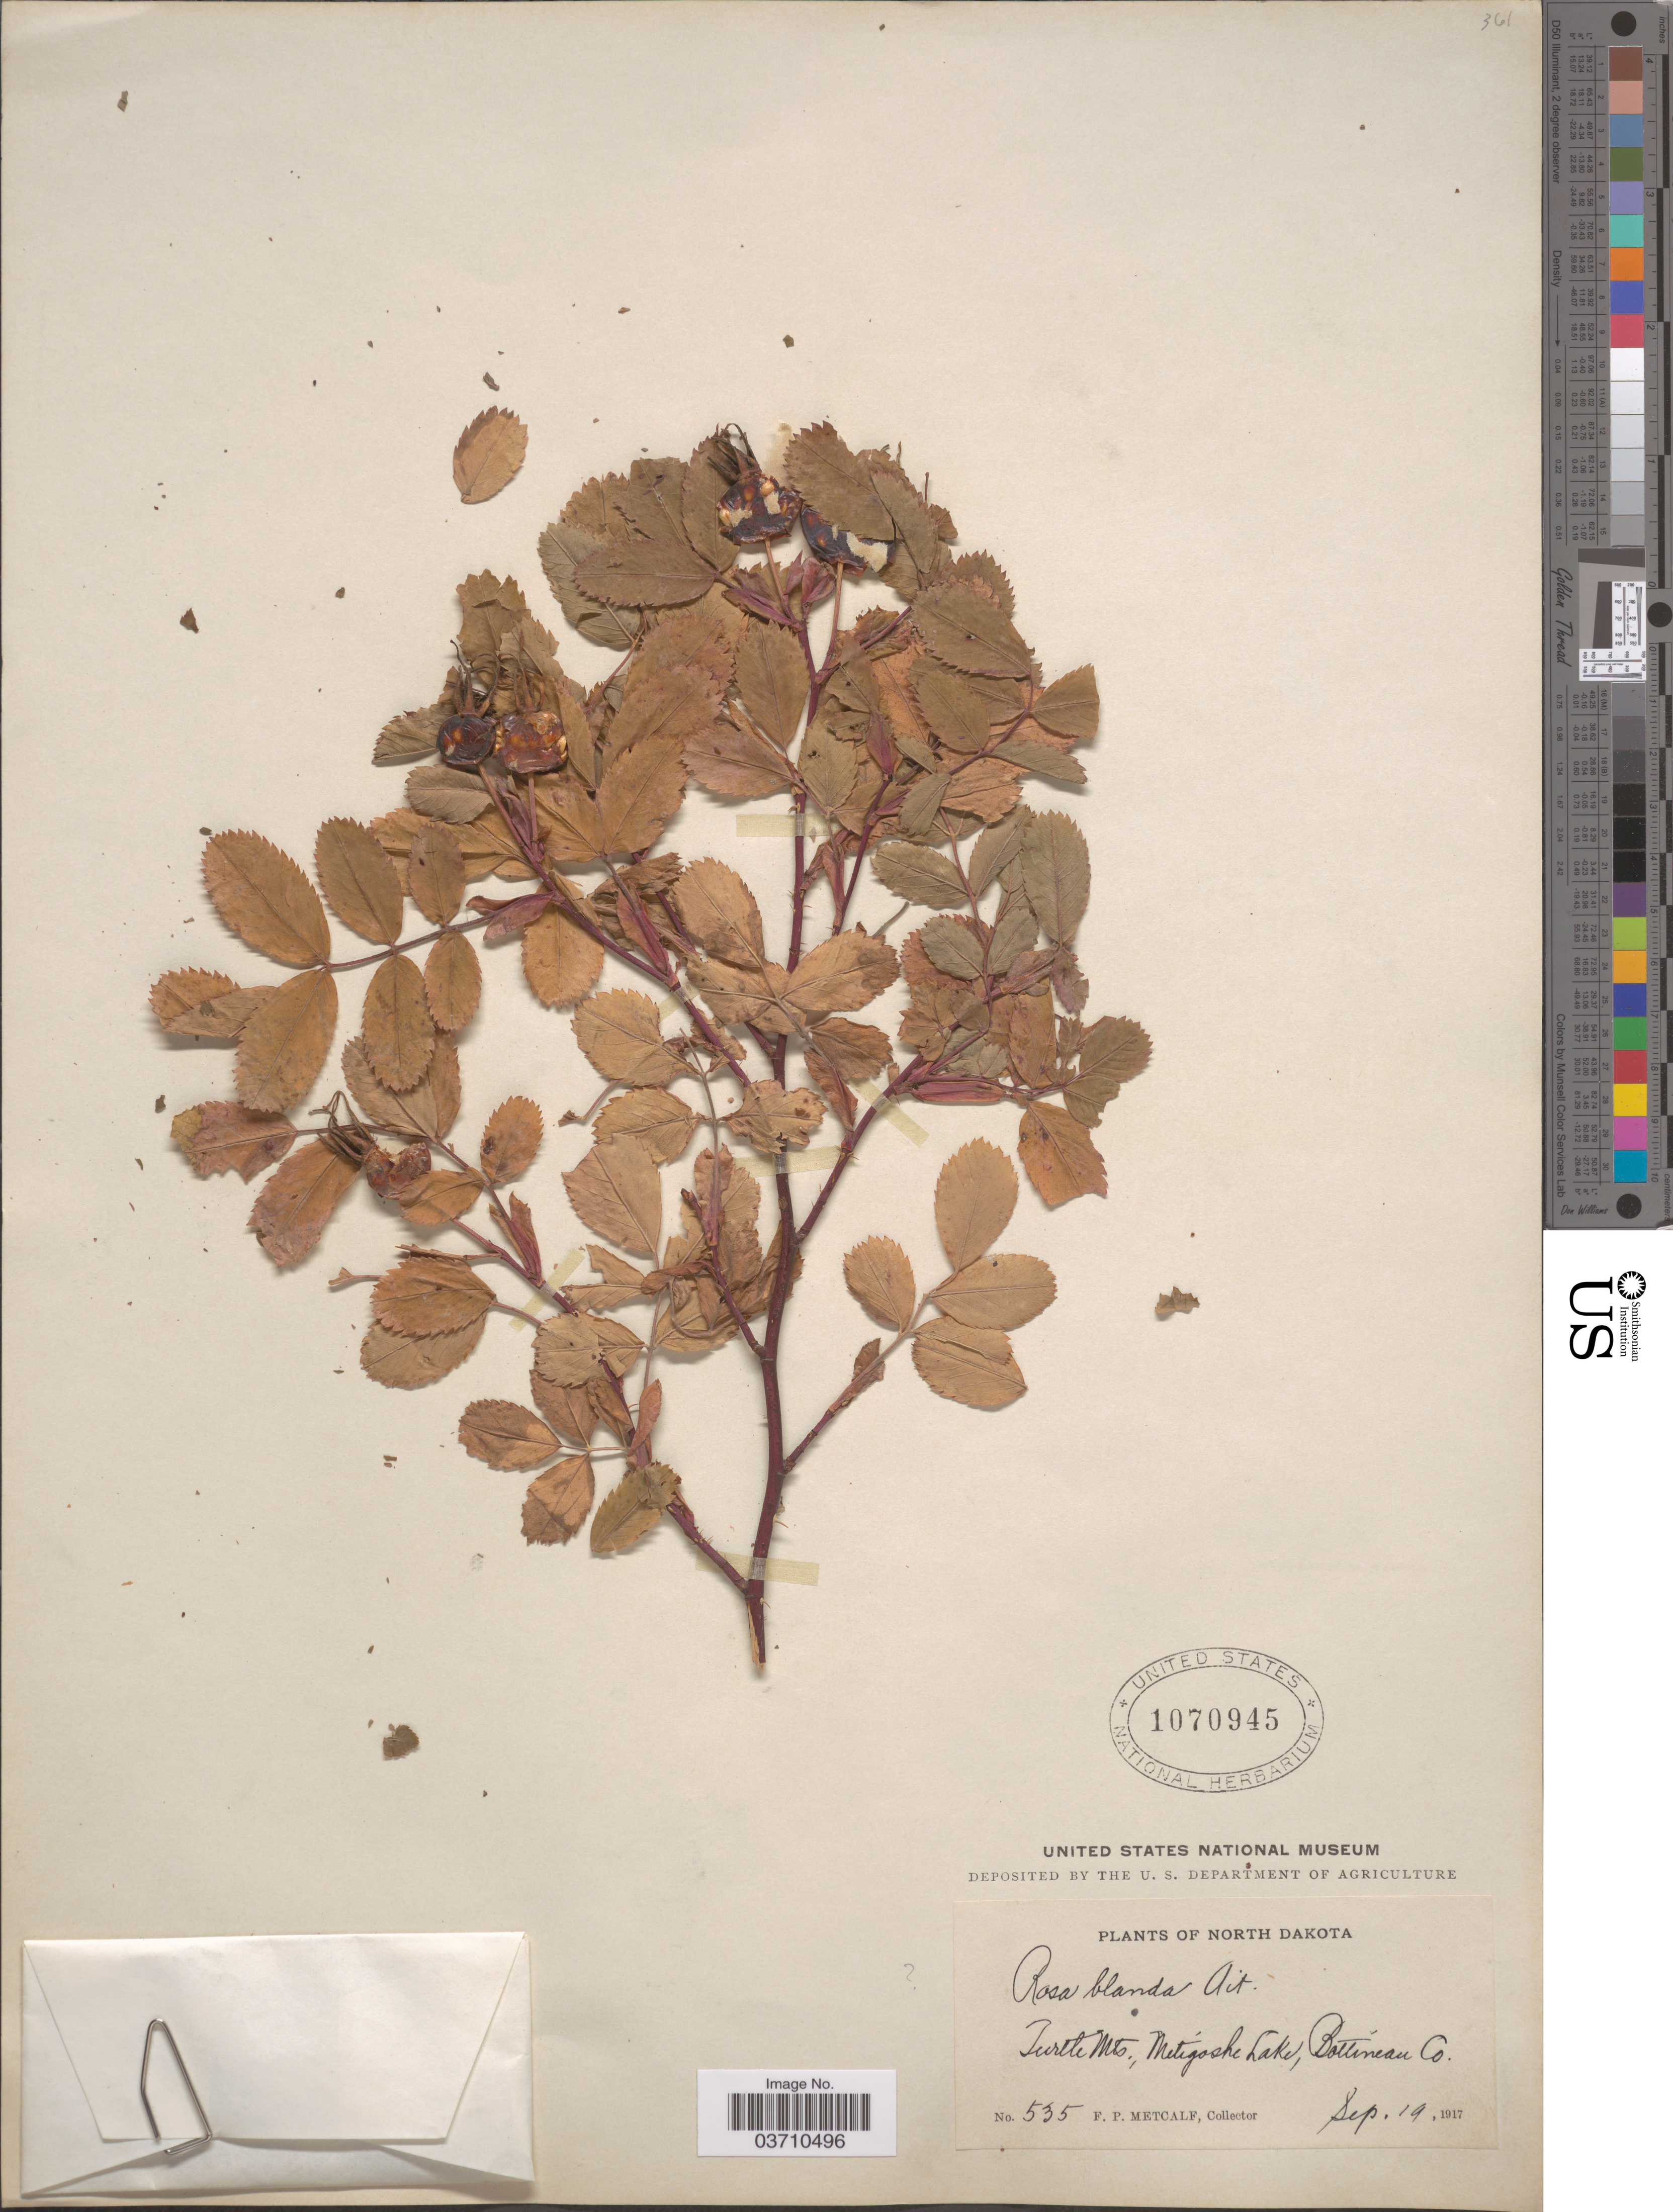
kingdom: Plantae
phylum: Tracheophyta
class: Magnoliopsida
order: Rosales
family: Rosaceae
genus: Rosa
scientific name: Rosa blanda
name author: Aiton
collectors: F. Metcalf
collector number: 535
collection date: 1917-09-19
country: United States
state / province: North Dakota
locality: Turtle Mts., Metigoshe Lake, Bottineau Co.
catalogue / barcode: US 1070945